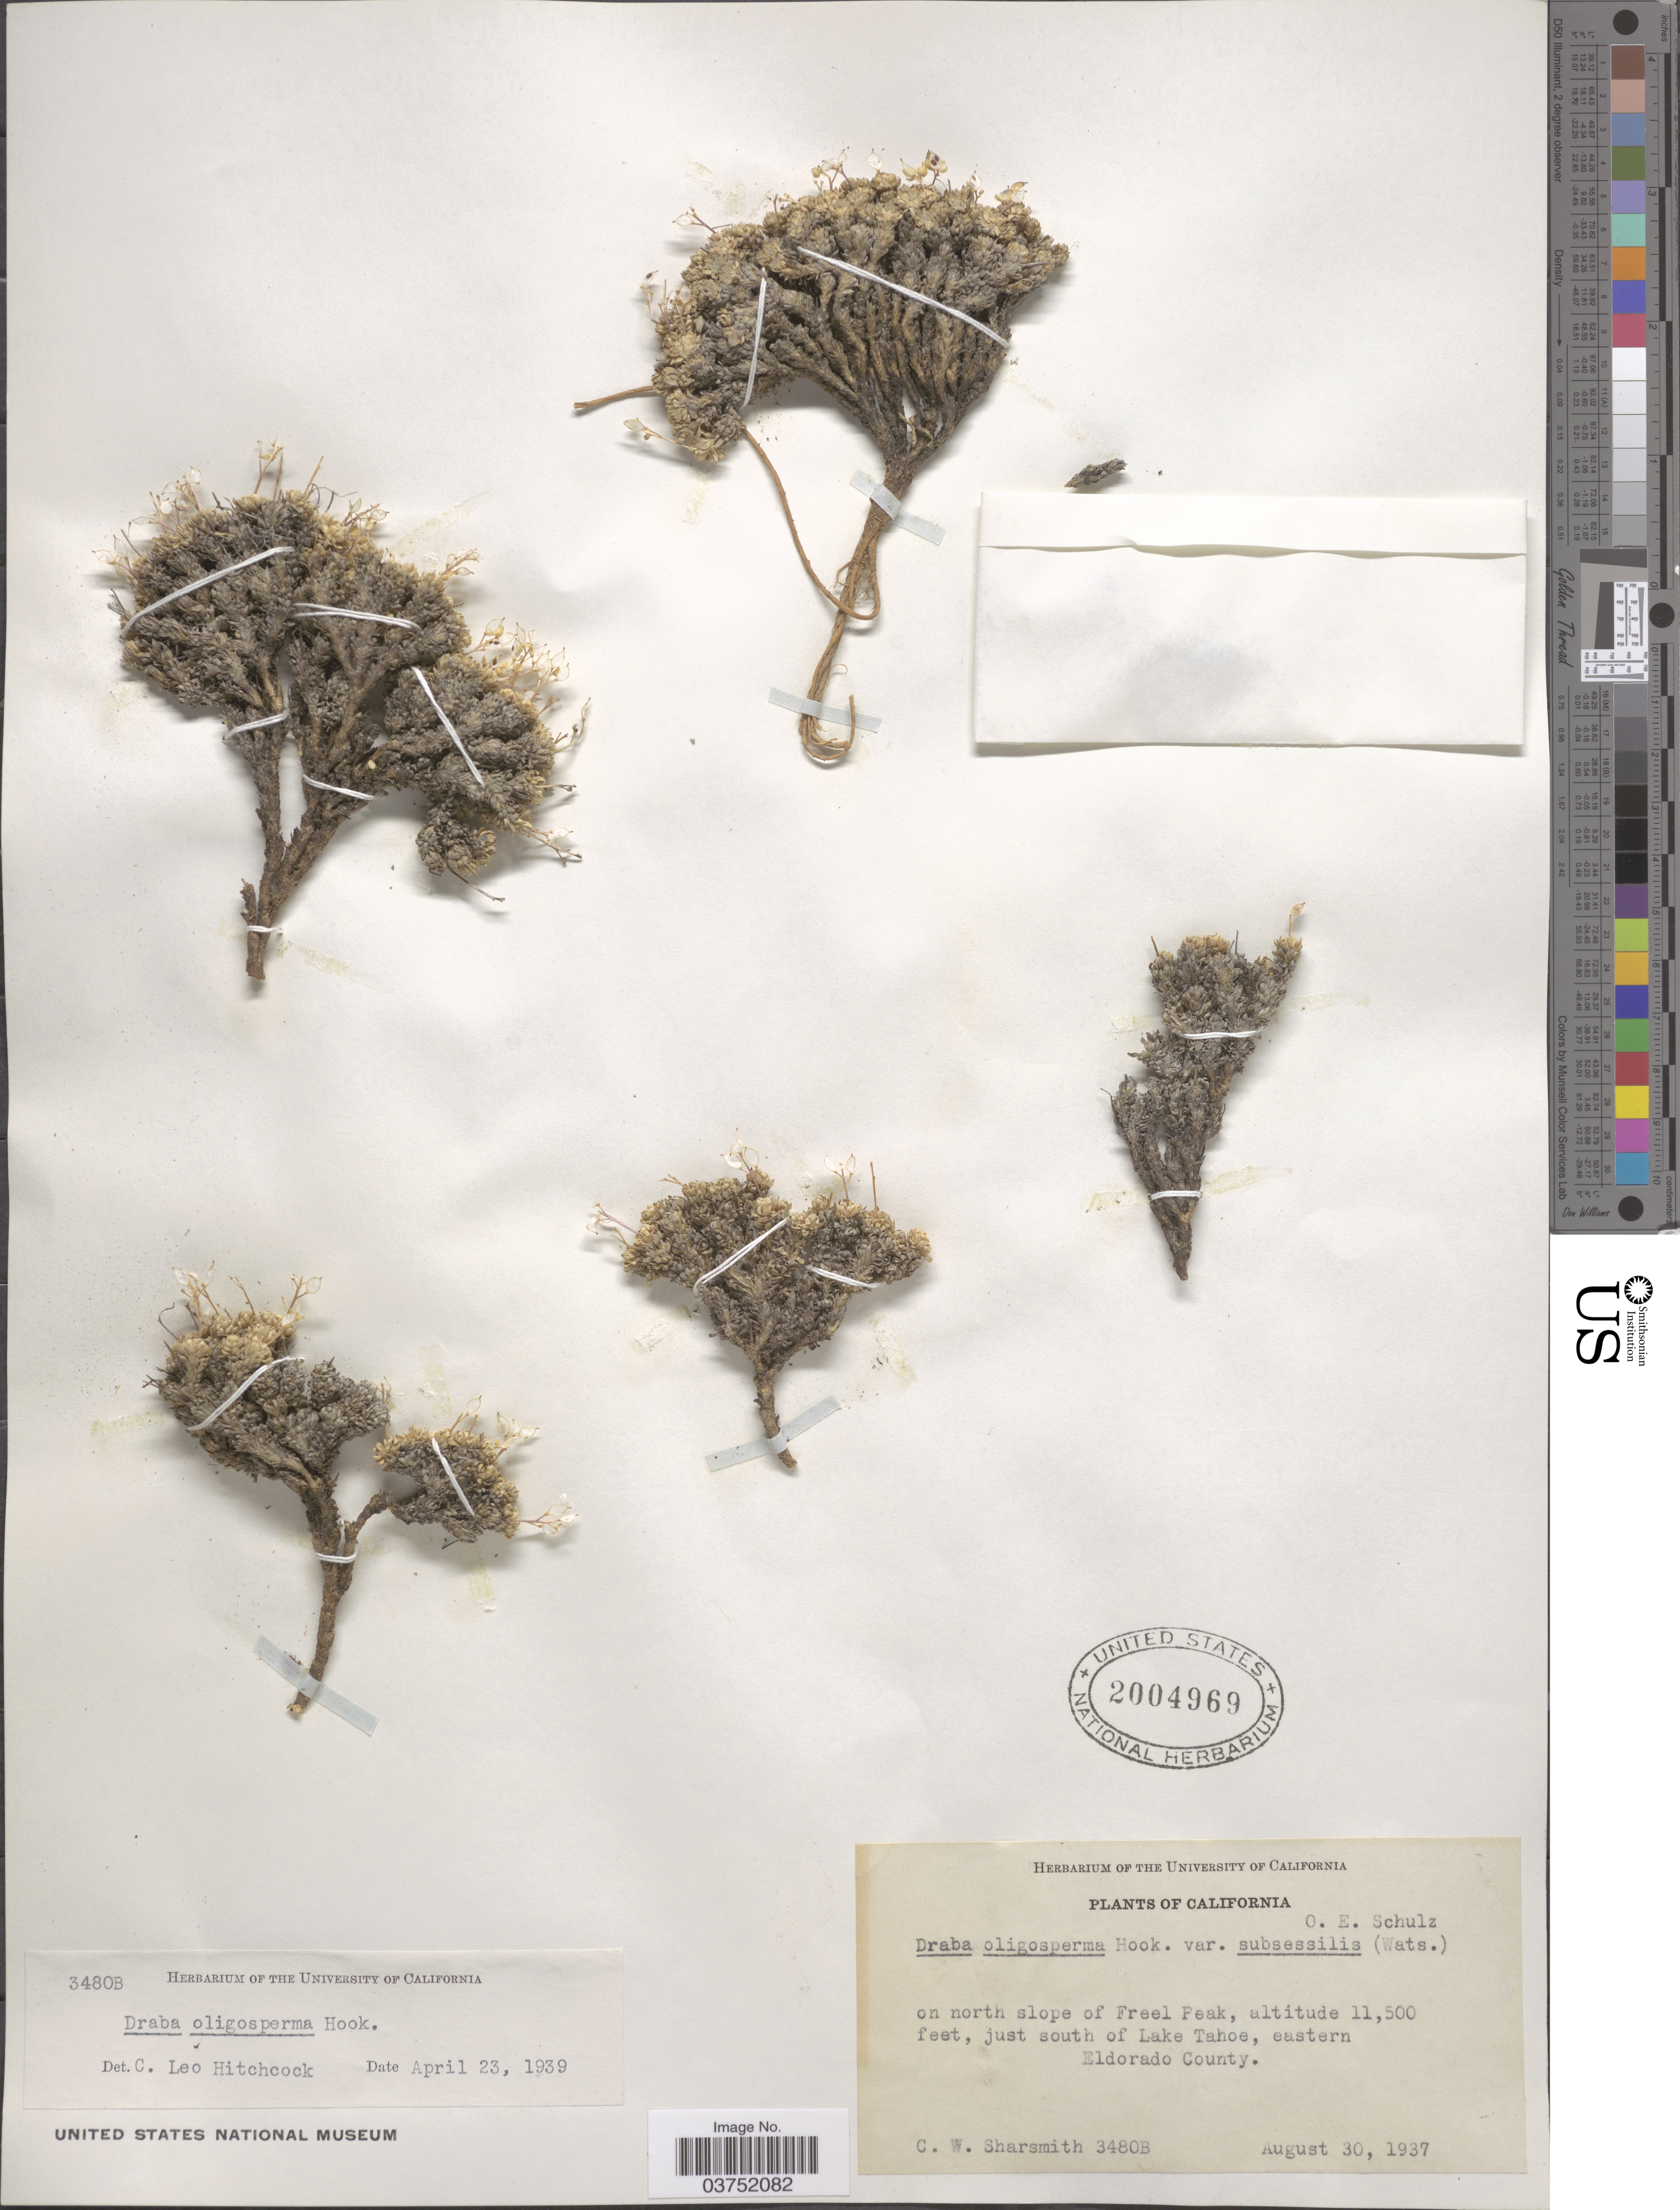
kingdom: Plantae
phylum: Tracheophyta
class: Magnoliopsida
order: Brassicales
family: Brassicaceae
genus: Draba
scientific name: Draba oligosperma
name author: Hook.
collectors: C. Sharsmith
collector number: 348OB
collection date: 1937-08-30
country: United States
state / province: California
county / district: El Dorado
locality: On north slope of Freel Peak, just south of Lake Tahoe, eastern Eldorado County.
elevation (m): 3505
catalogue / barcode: US 2004969